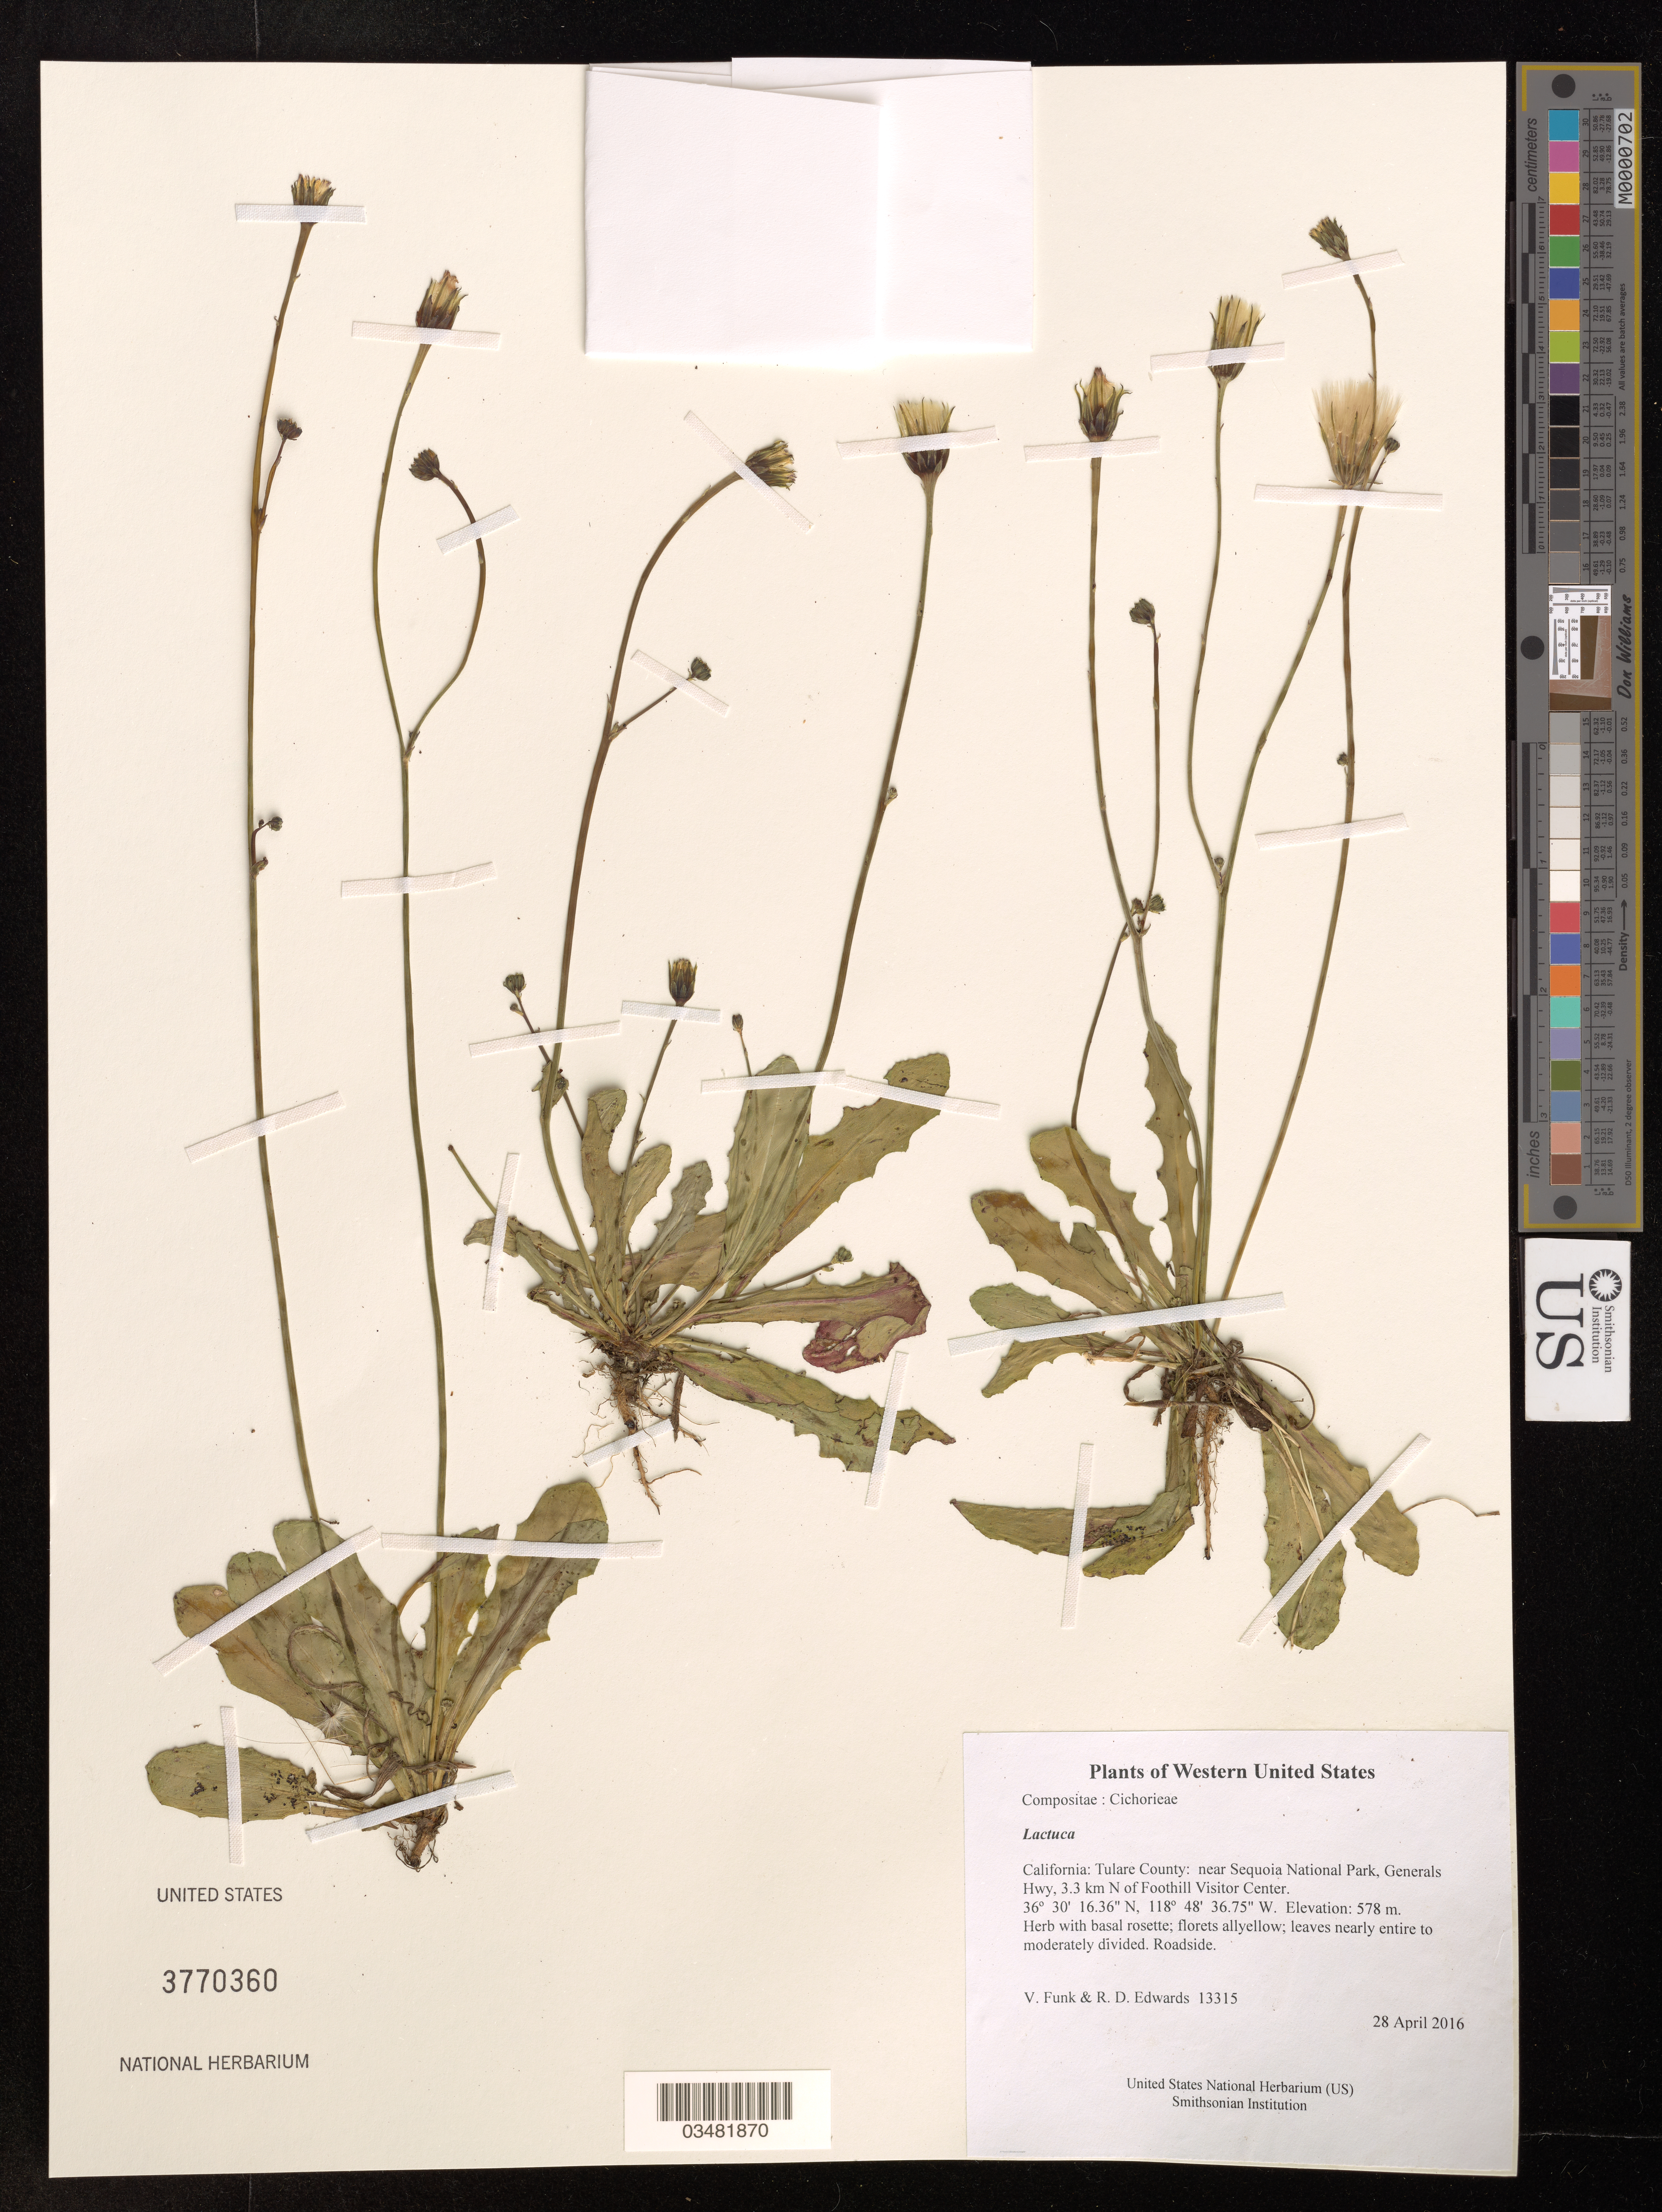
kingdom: Plantae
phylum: Tracheophyta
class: Magnoliopsida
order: Asterales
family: Asteraceae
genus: Lactuca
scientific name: Lactuca sp.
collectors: R.D. Edwards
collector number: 13315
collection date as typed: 28 April 2016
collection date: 2016-04-28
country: United States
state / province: California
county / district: Tulare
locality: near Sequoia National Park, Generals Hwy, 3.3 km N of Foothill Visitor Center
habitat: Roadside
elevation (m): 578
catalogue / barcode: US 3770360